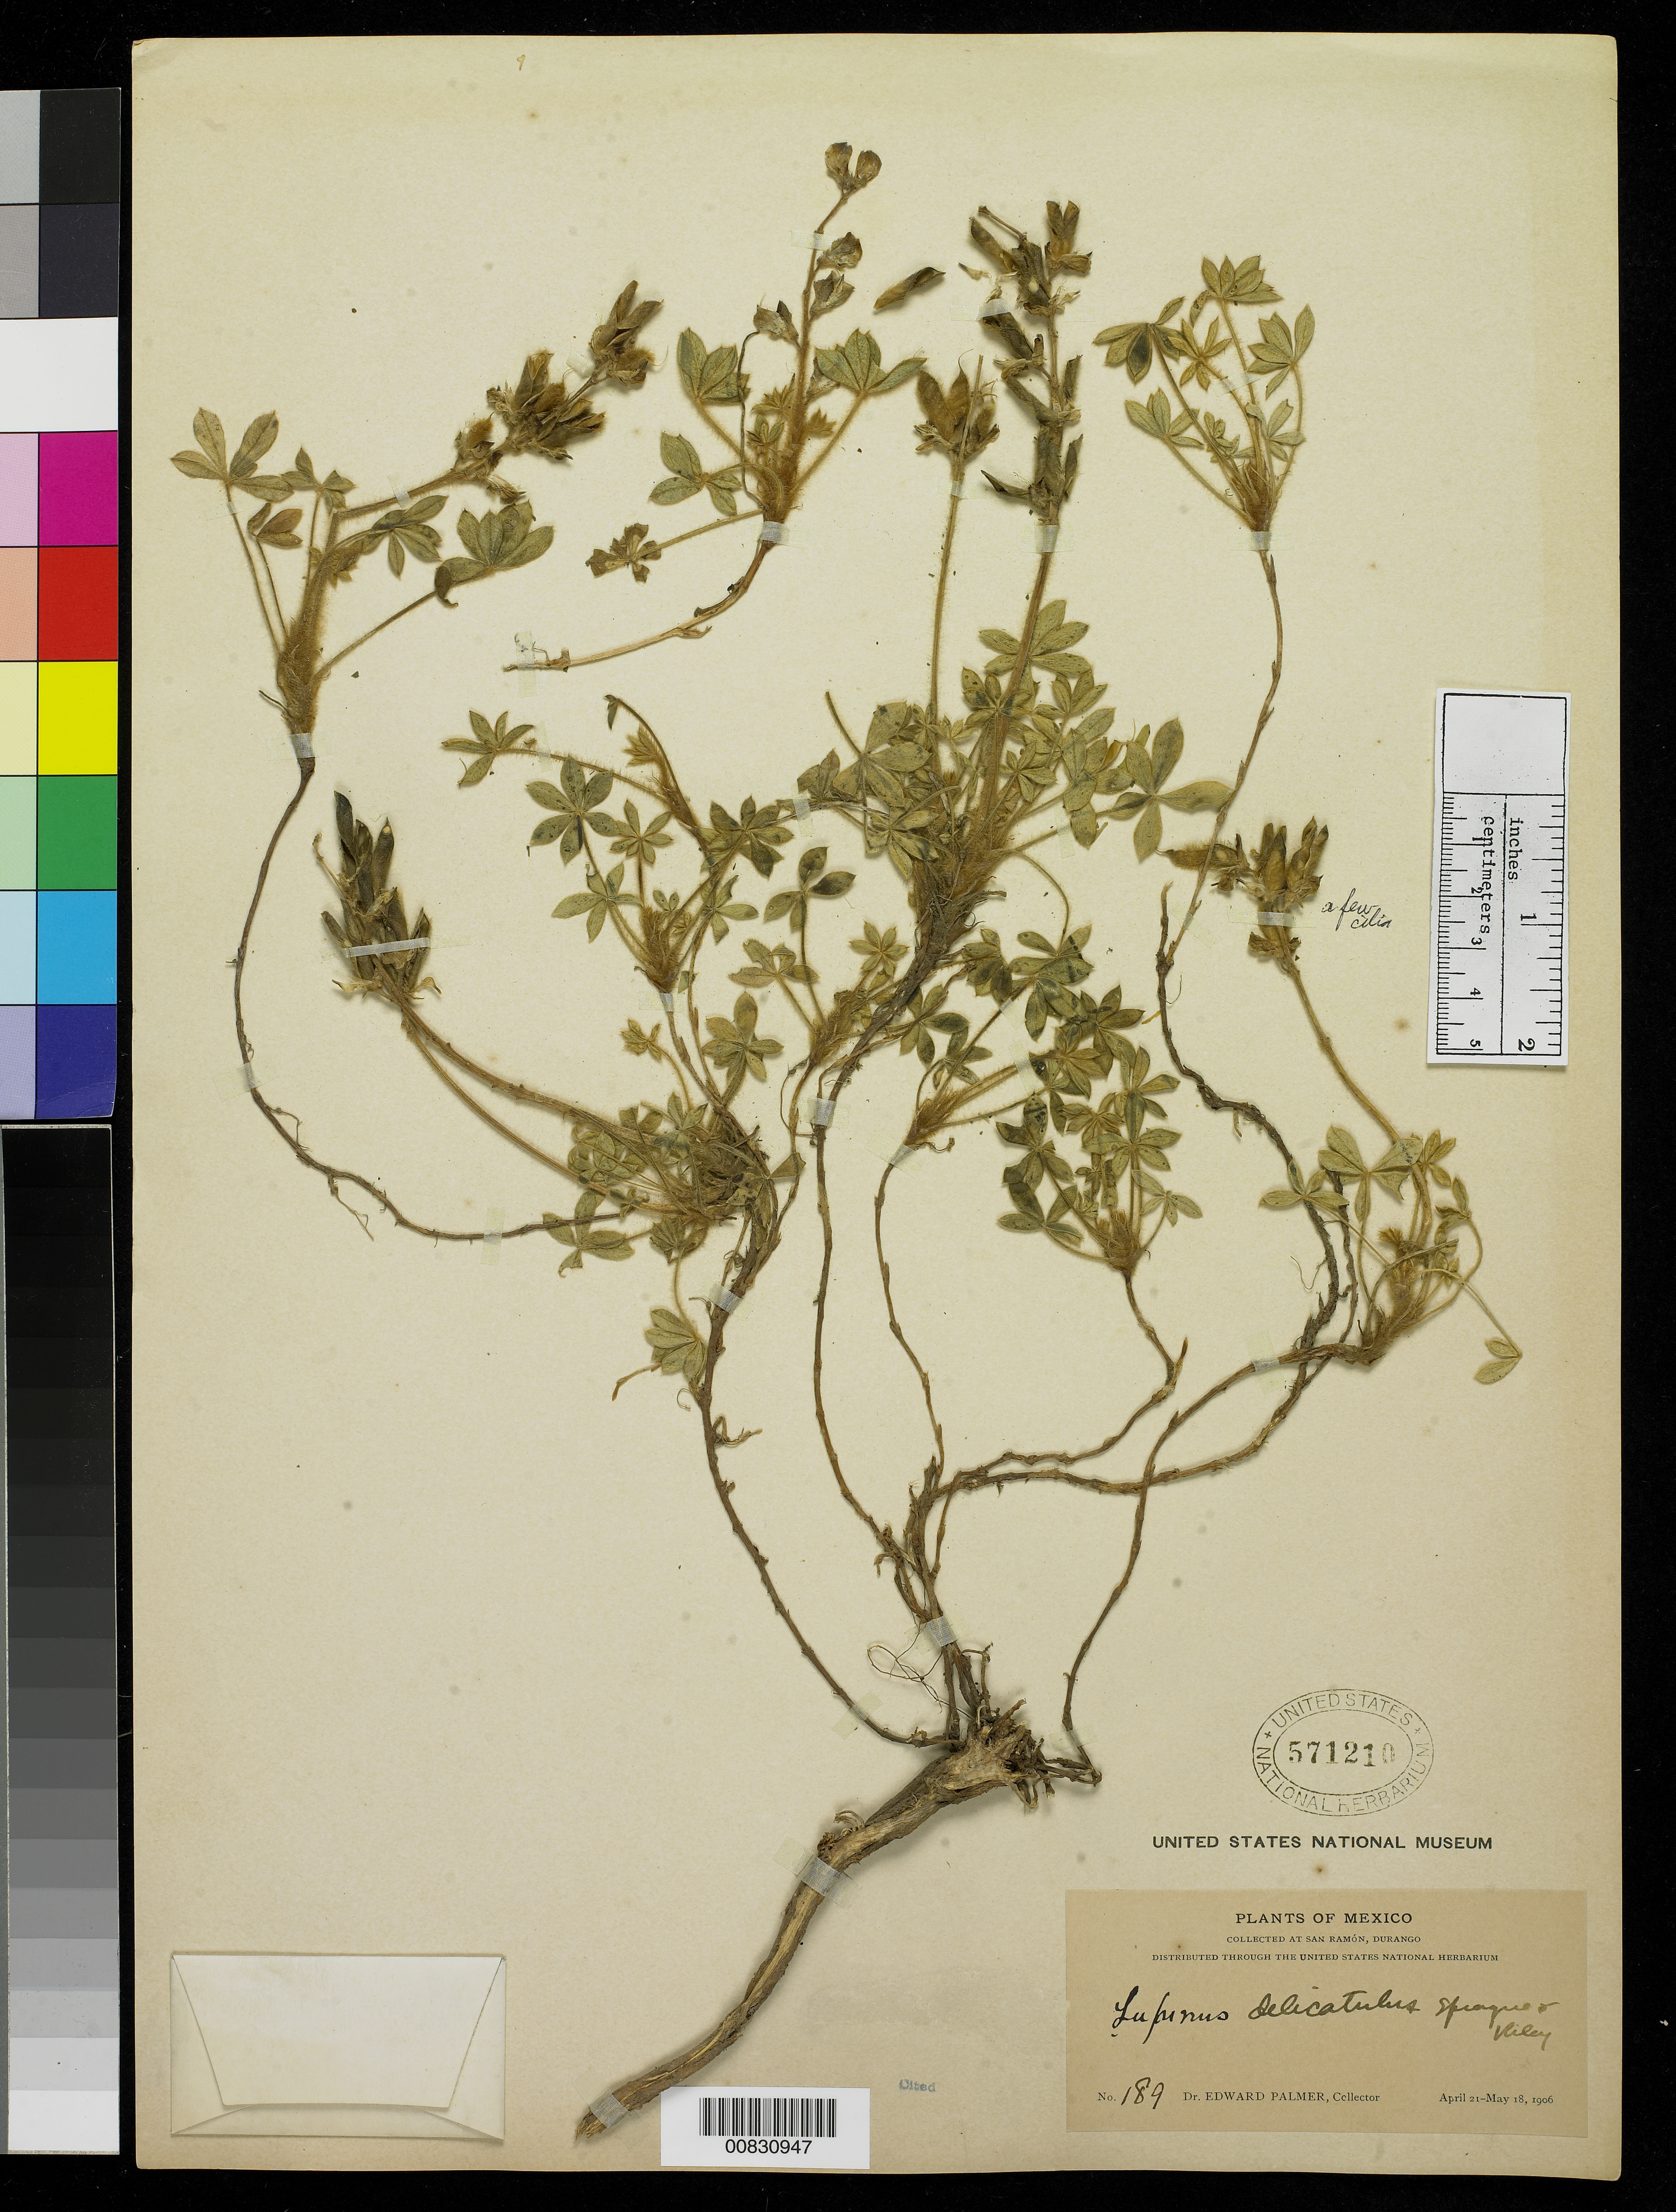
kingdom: Plantae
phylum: Tracheophyta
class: Magnoliopsida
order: Fabales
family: Fabaceae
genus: Lupinus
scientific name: Lupinus delicatulus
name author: C. Sprague & Riley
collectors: E. Palmer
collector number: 189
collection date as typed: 21 Apr 1906 to 18 May 1906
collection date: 1906-04-21/1906-05-18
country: Mexico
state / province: Durango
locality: San Ramón, Durango.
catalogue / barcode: US 571210